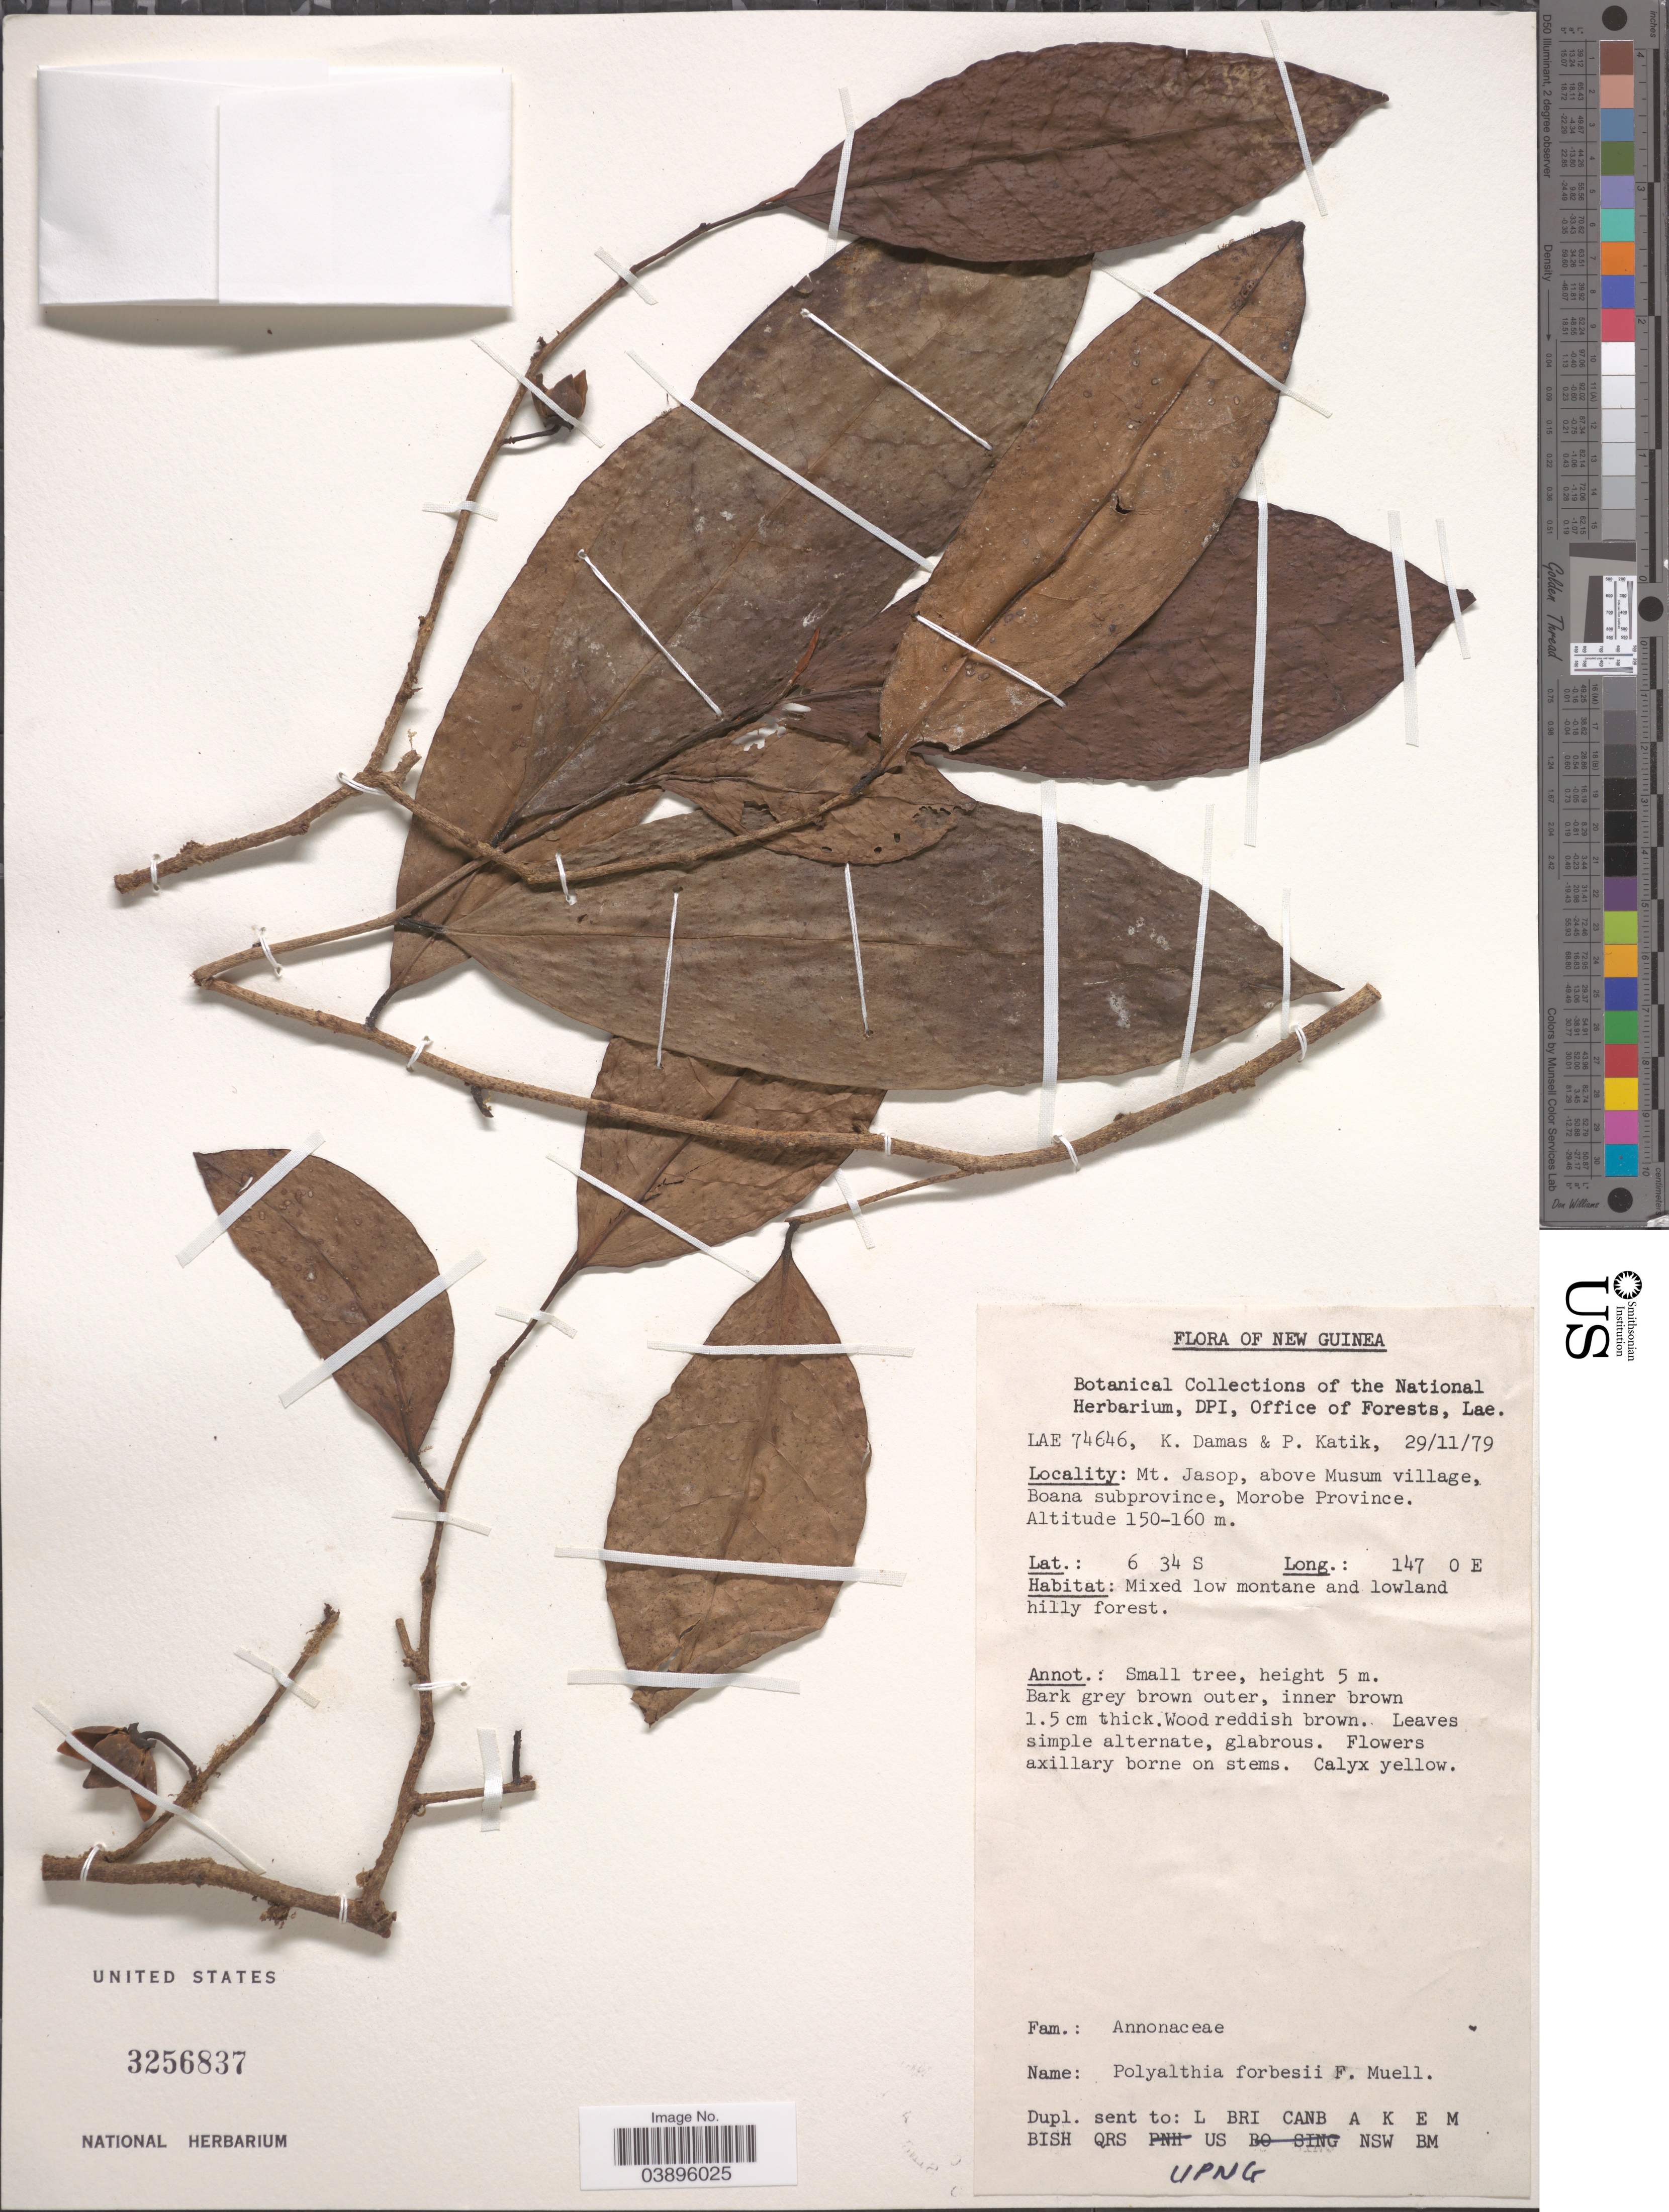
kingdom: Plantae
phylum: Tracheophyta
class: Magnoliopsida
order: Magnoliales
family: Annonaceae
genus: Polyalthia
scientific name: Polyalthia forbesii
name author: F. Muell. ex Diels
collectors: K. Damas & P. Katik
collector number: LAE 74646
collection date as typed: Transcribed d/m/y: 29/11/79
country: Papua New Guinea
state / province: Morobe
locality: New Guinea. Mt. Jasop, above Musum village, Boana subprovince.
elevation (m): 150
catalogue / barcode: US 3256837